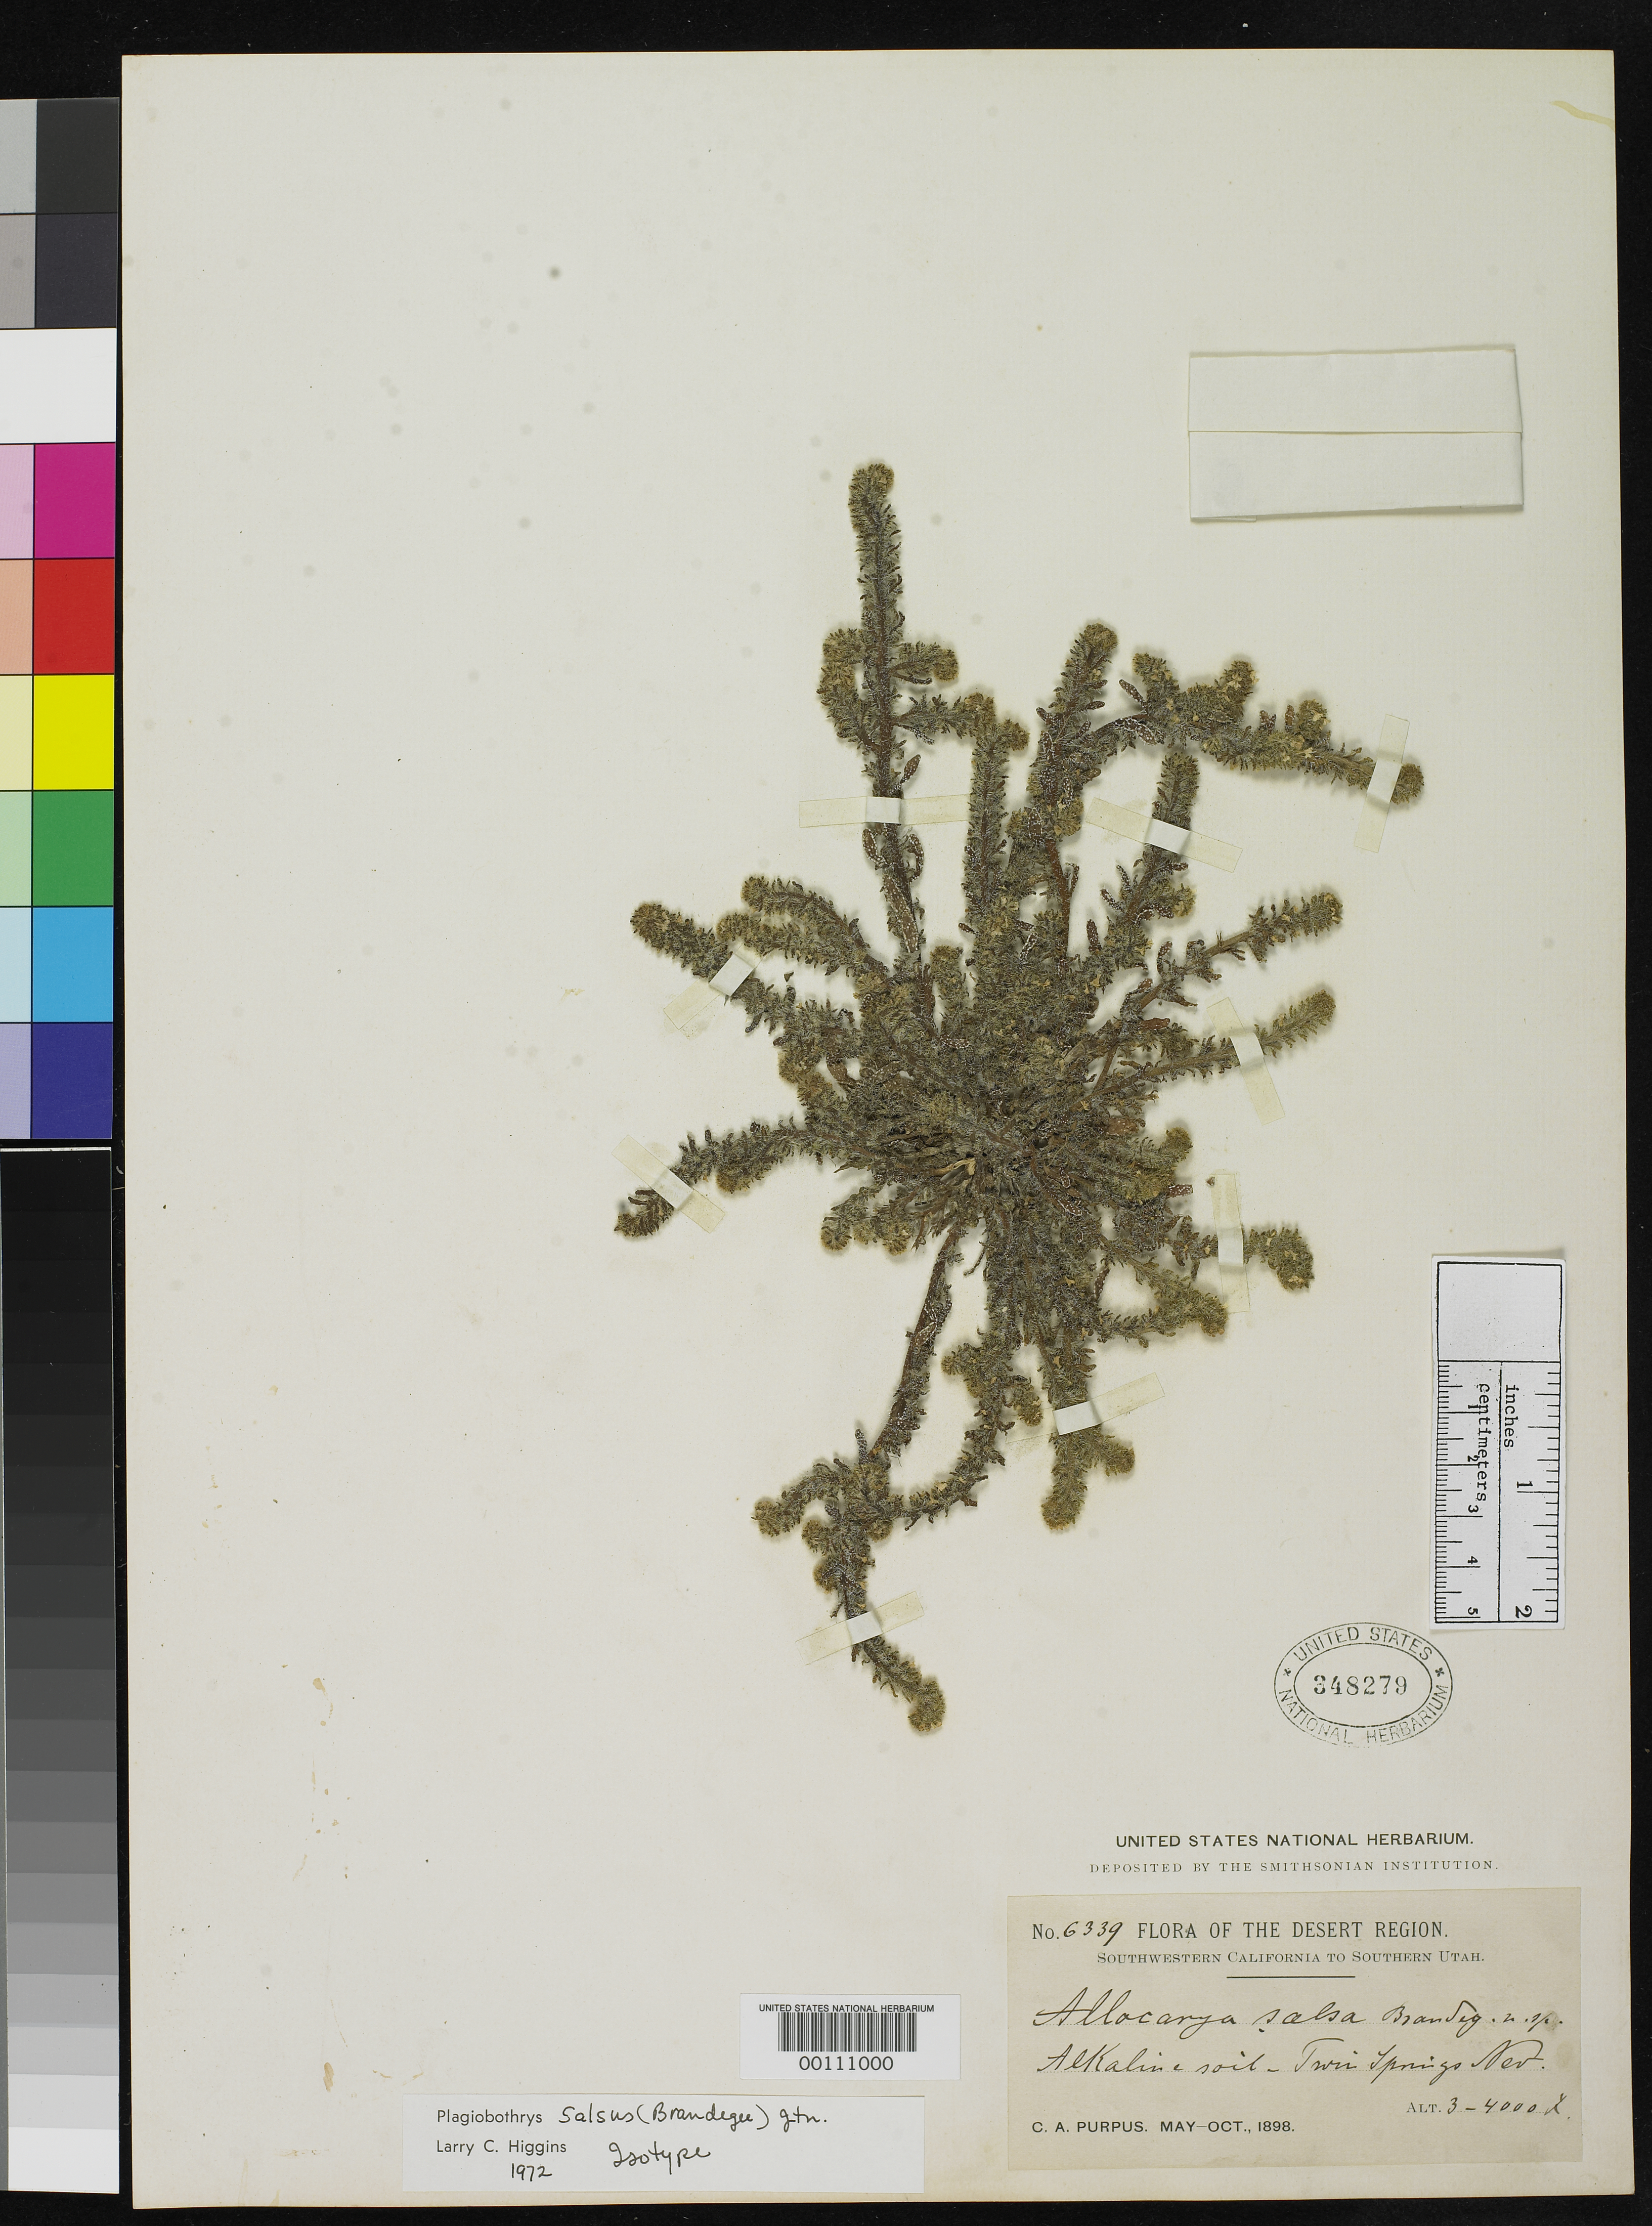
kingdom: Plantae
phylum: Tracheophyta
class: Magnoliopsida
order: Boraginales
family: Boraginaceae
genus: Allocarya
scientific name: Allocarya salsa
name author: Brandegee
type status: Isotype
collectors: C. A. Purpus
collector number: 6339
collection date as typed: Aug 1898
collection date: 1898-08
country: United States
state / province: Nevada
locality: Twin Springs.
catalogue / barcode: US 348279